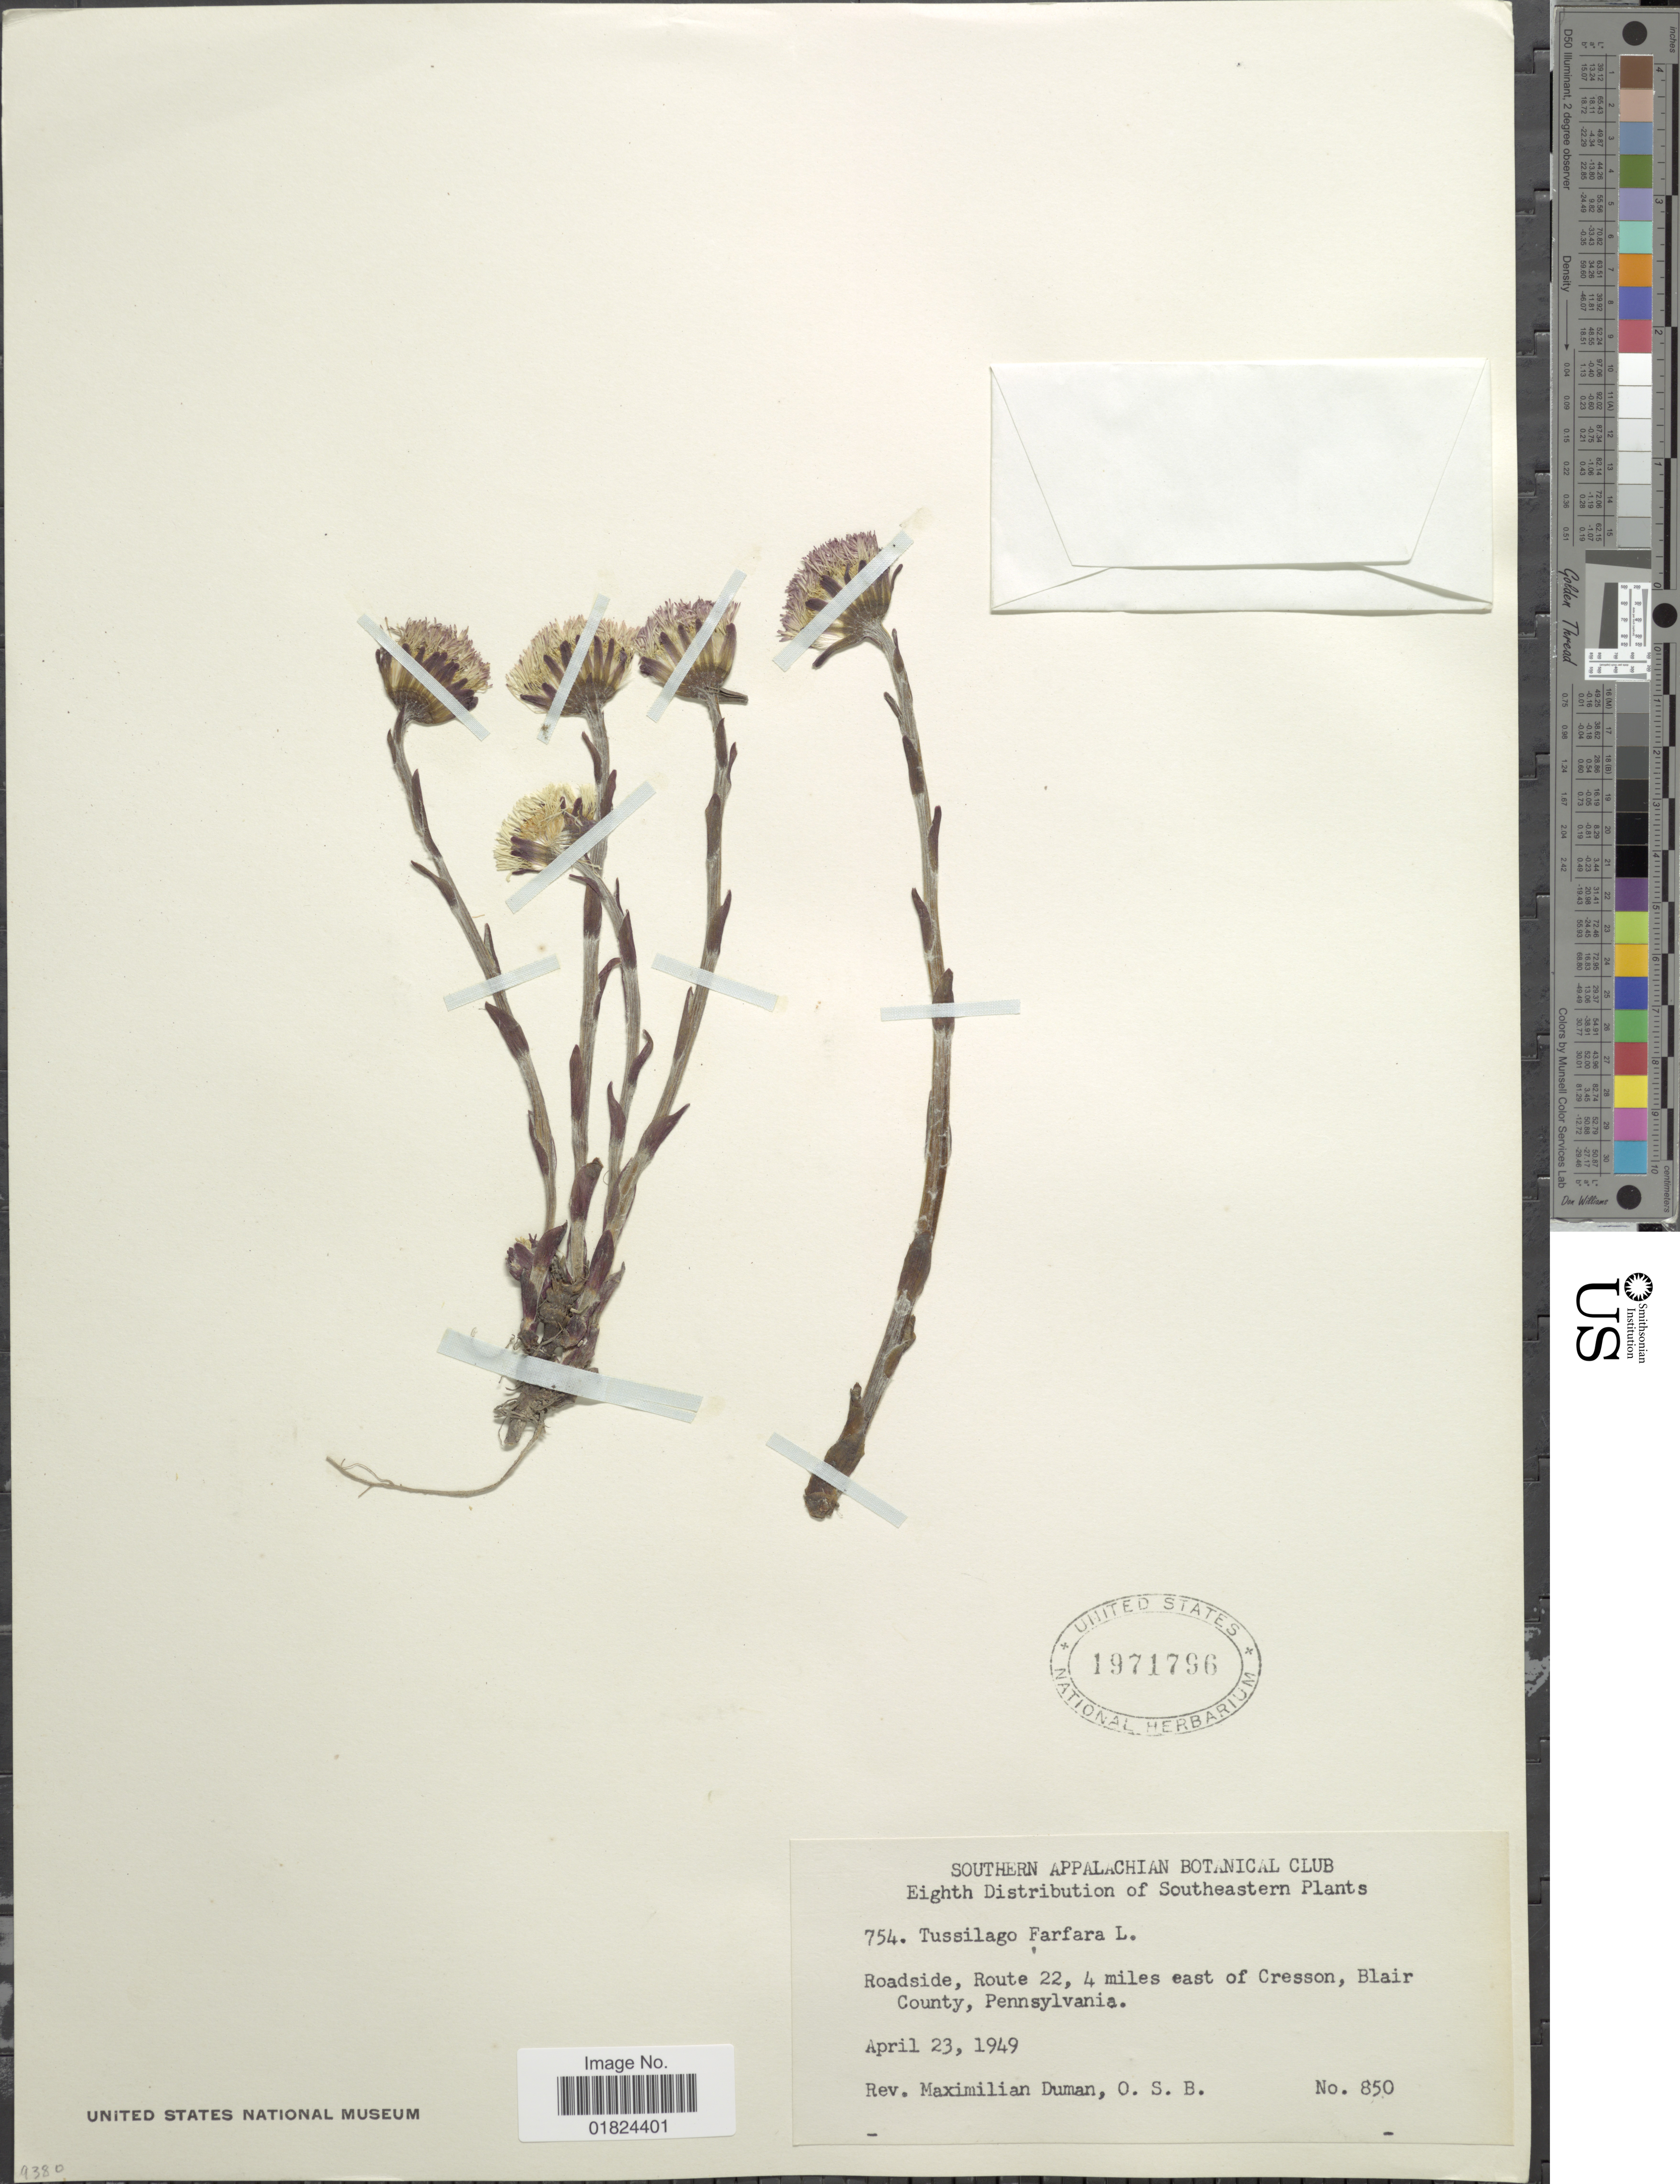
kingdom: Plantae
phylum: Tracheophyta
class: Magnoliopsida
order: Asterales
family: Asteraceae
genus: Tussilago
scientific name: Tussilago farfara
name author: L.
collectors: M. Duman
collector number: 850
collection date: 1949-04-23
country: United States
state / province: Pennsylvania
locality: Roadside, Rote 22, 4 miles east of Cresson, Blair County.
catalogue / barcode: US 1971796